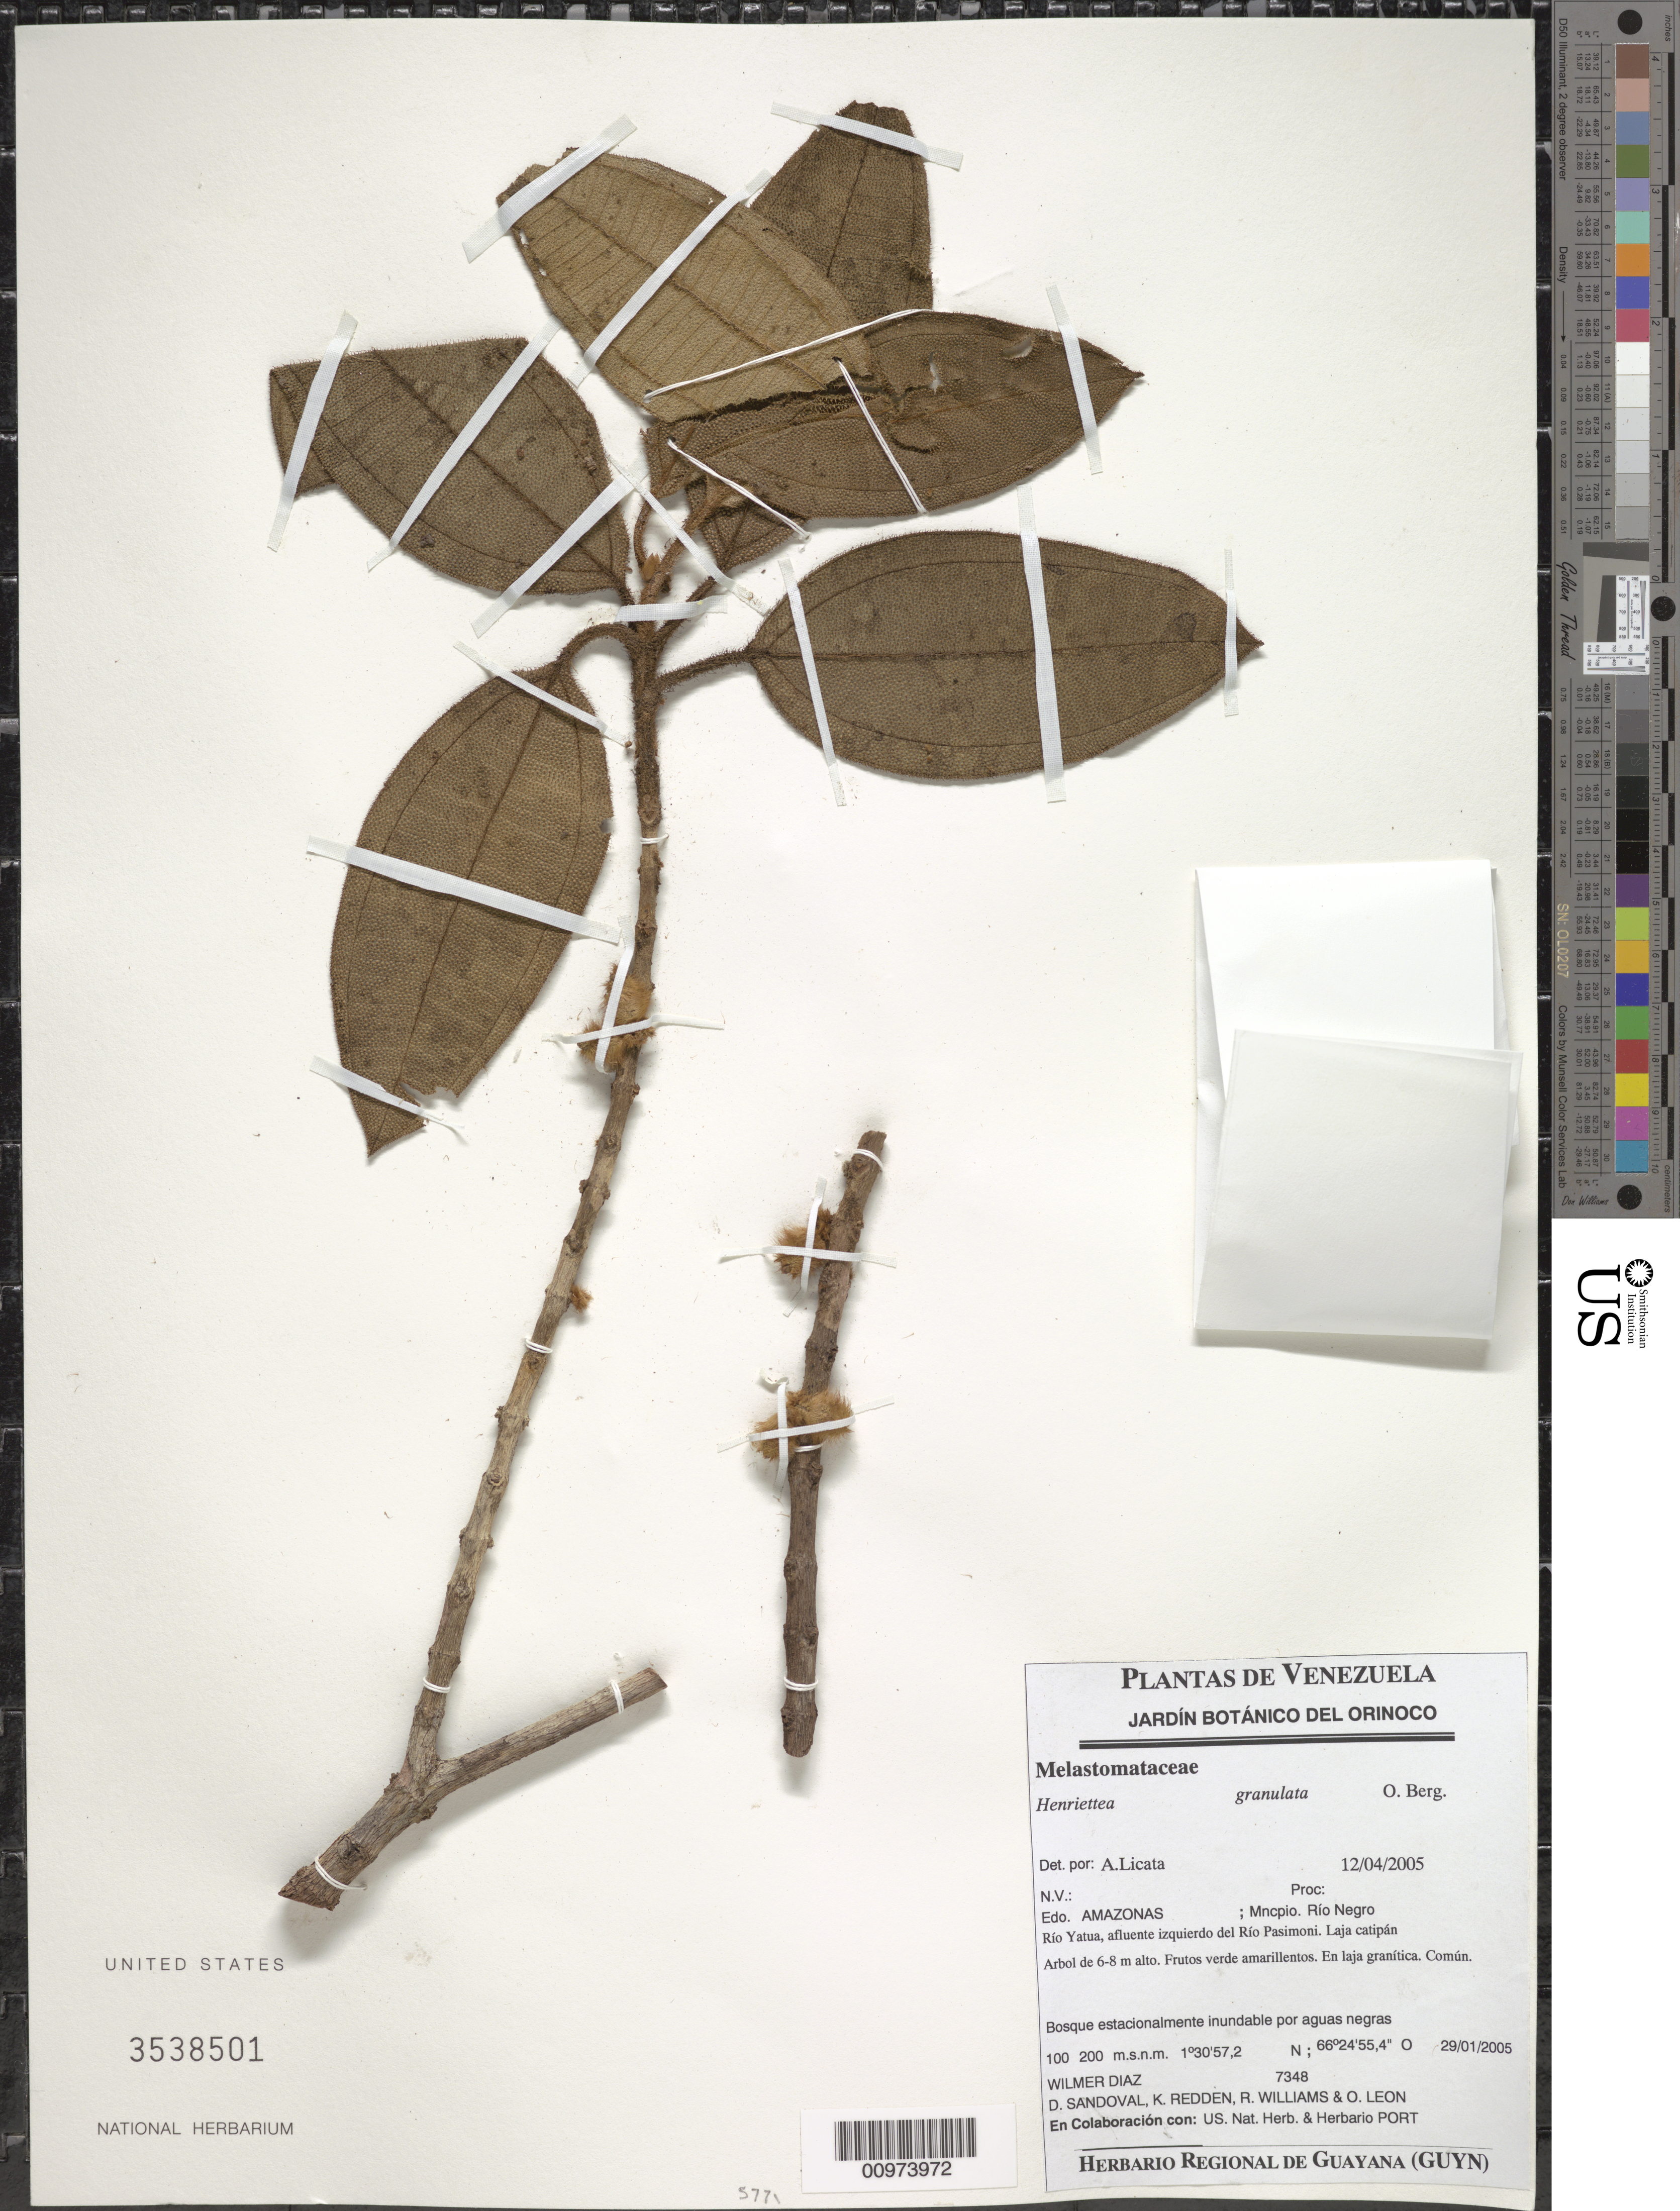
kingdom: Plantae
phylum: Tracheophyta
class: Magnoliopsida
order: Myrtales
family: Melastomataceae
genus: Henriettea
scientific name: Henriettea granulata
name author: Berg ex Triana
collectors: W. Díaz P., D. Sandoval, K. M. Redden, R. Williams & O. León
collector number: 7348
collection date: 2005-04-12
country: Venezuela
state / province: Amazonas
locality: Edo. Amazonas; Mncpio. Río Negro, Río Yatua, afluente izquierdo del Río Pasimoni. Laja catipán.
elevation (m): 100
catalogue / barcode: US 3538501